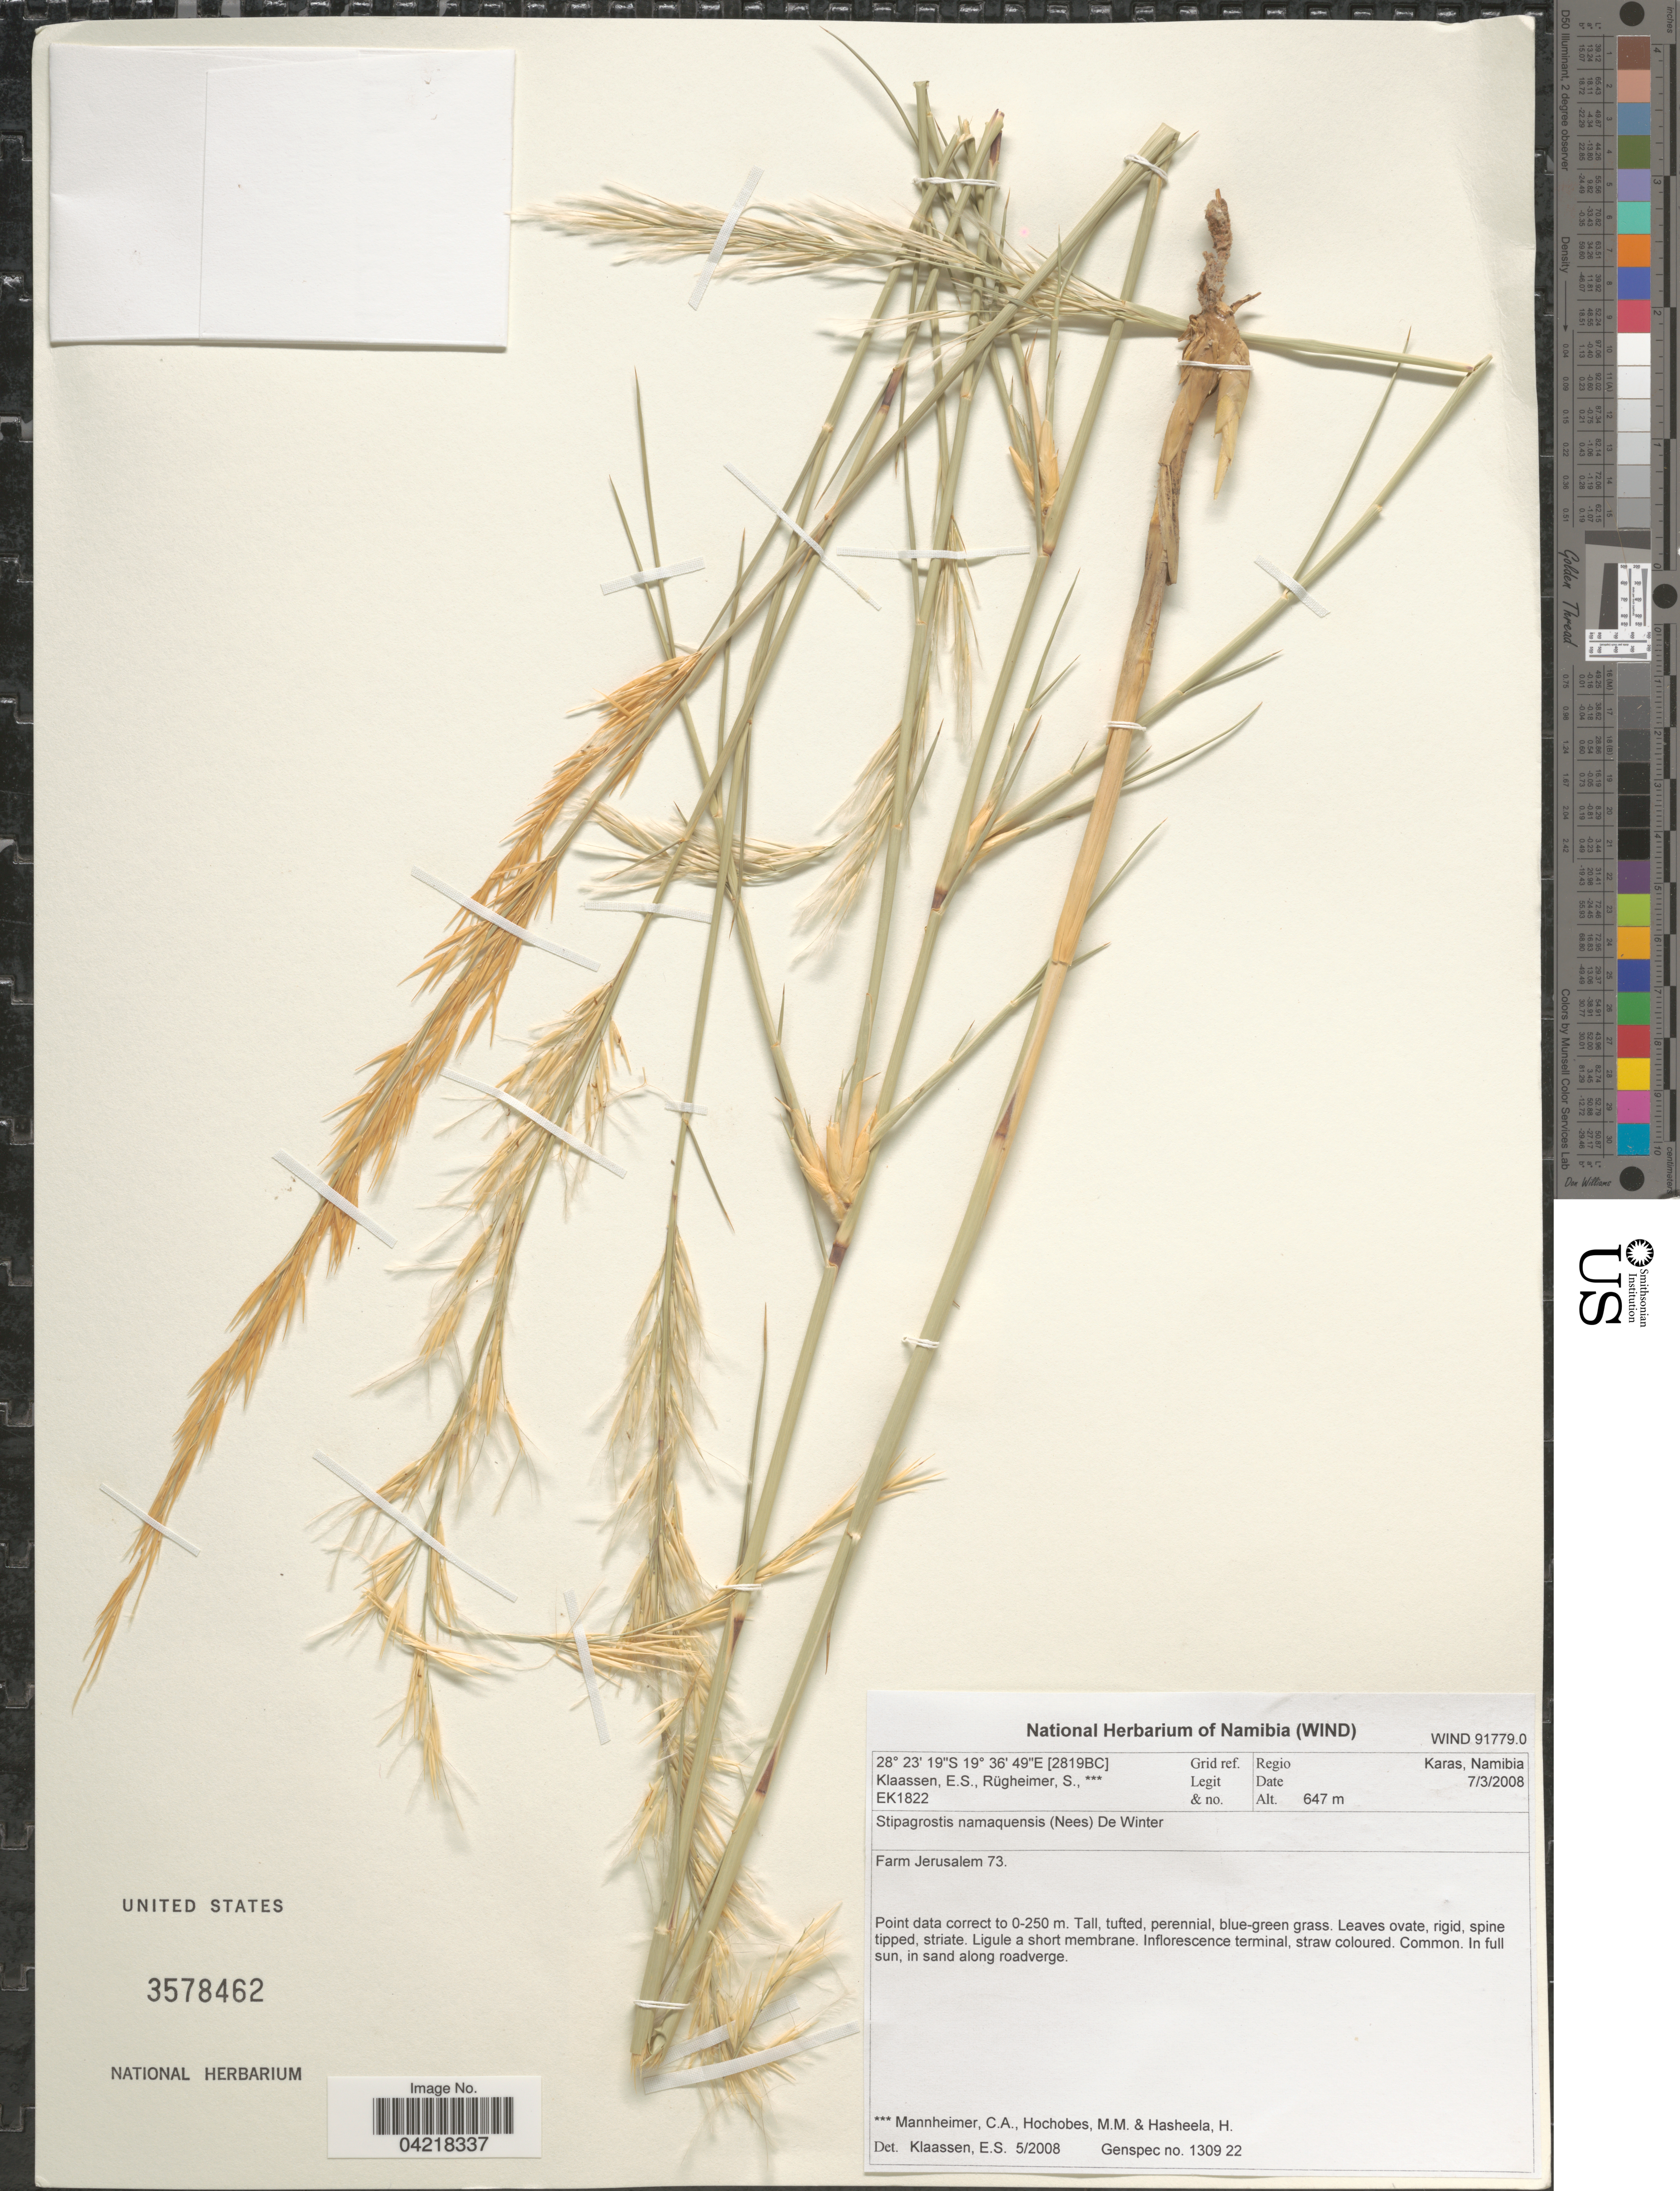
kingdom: Plantae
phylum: Tracheophyta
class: Liliopsida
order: Poales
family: Poaceae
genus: Stipagrostis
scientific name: Stipagrostis namaquensis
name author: (Nees) De Winter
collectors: E. S. Klaassen, S. Rugheimer, C. A. Mannheimer, M. Hochobes & H. Hasheela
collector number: EK1822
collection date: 2008-03-07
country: Namibia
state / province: Karas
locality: Farm Jerusalem 73. [2819BC] Grid ref. Regio Karas, Namibia.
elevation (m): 647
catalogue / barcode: US 3578462